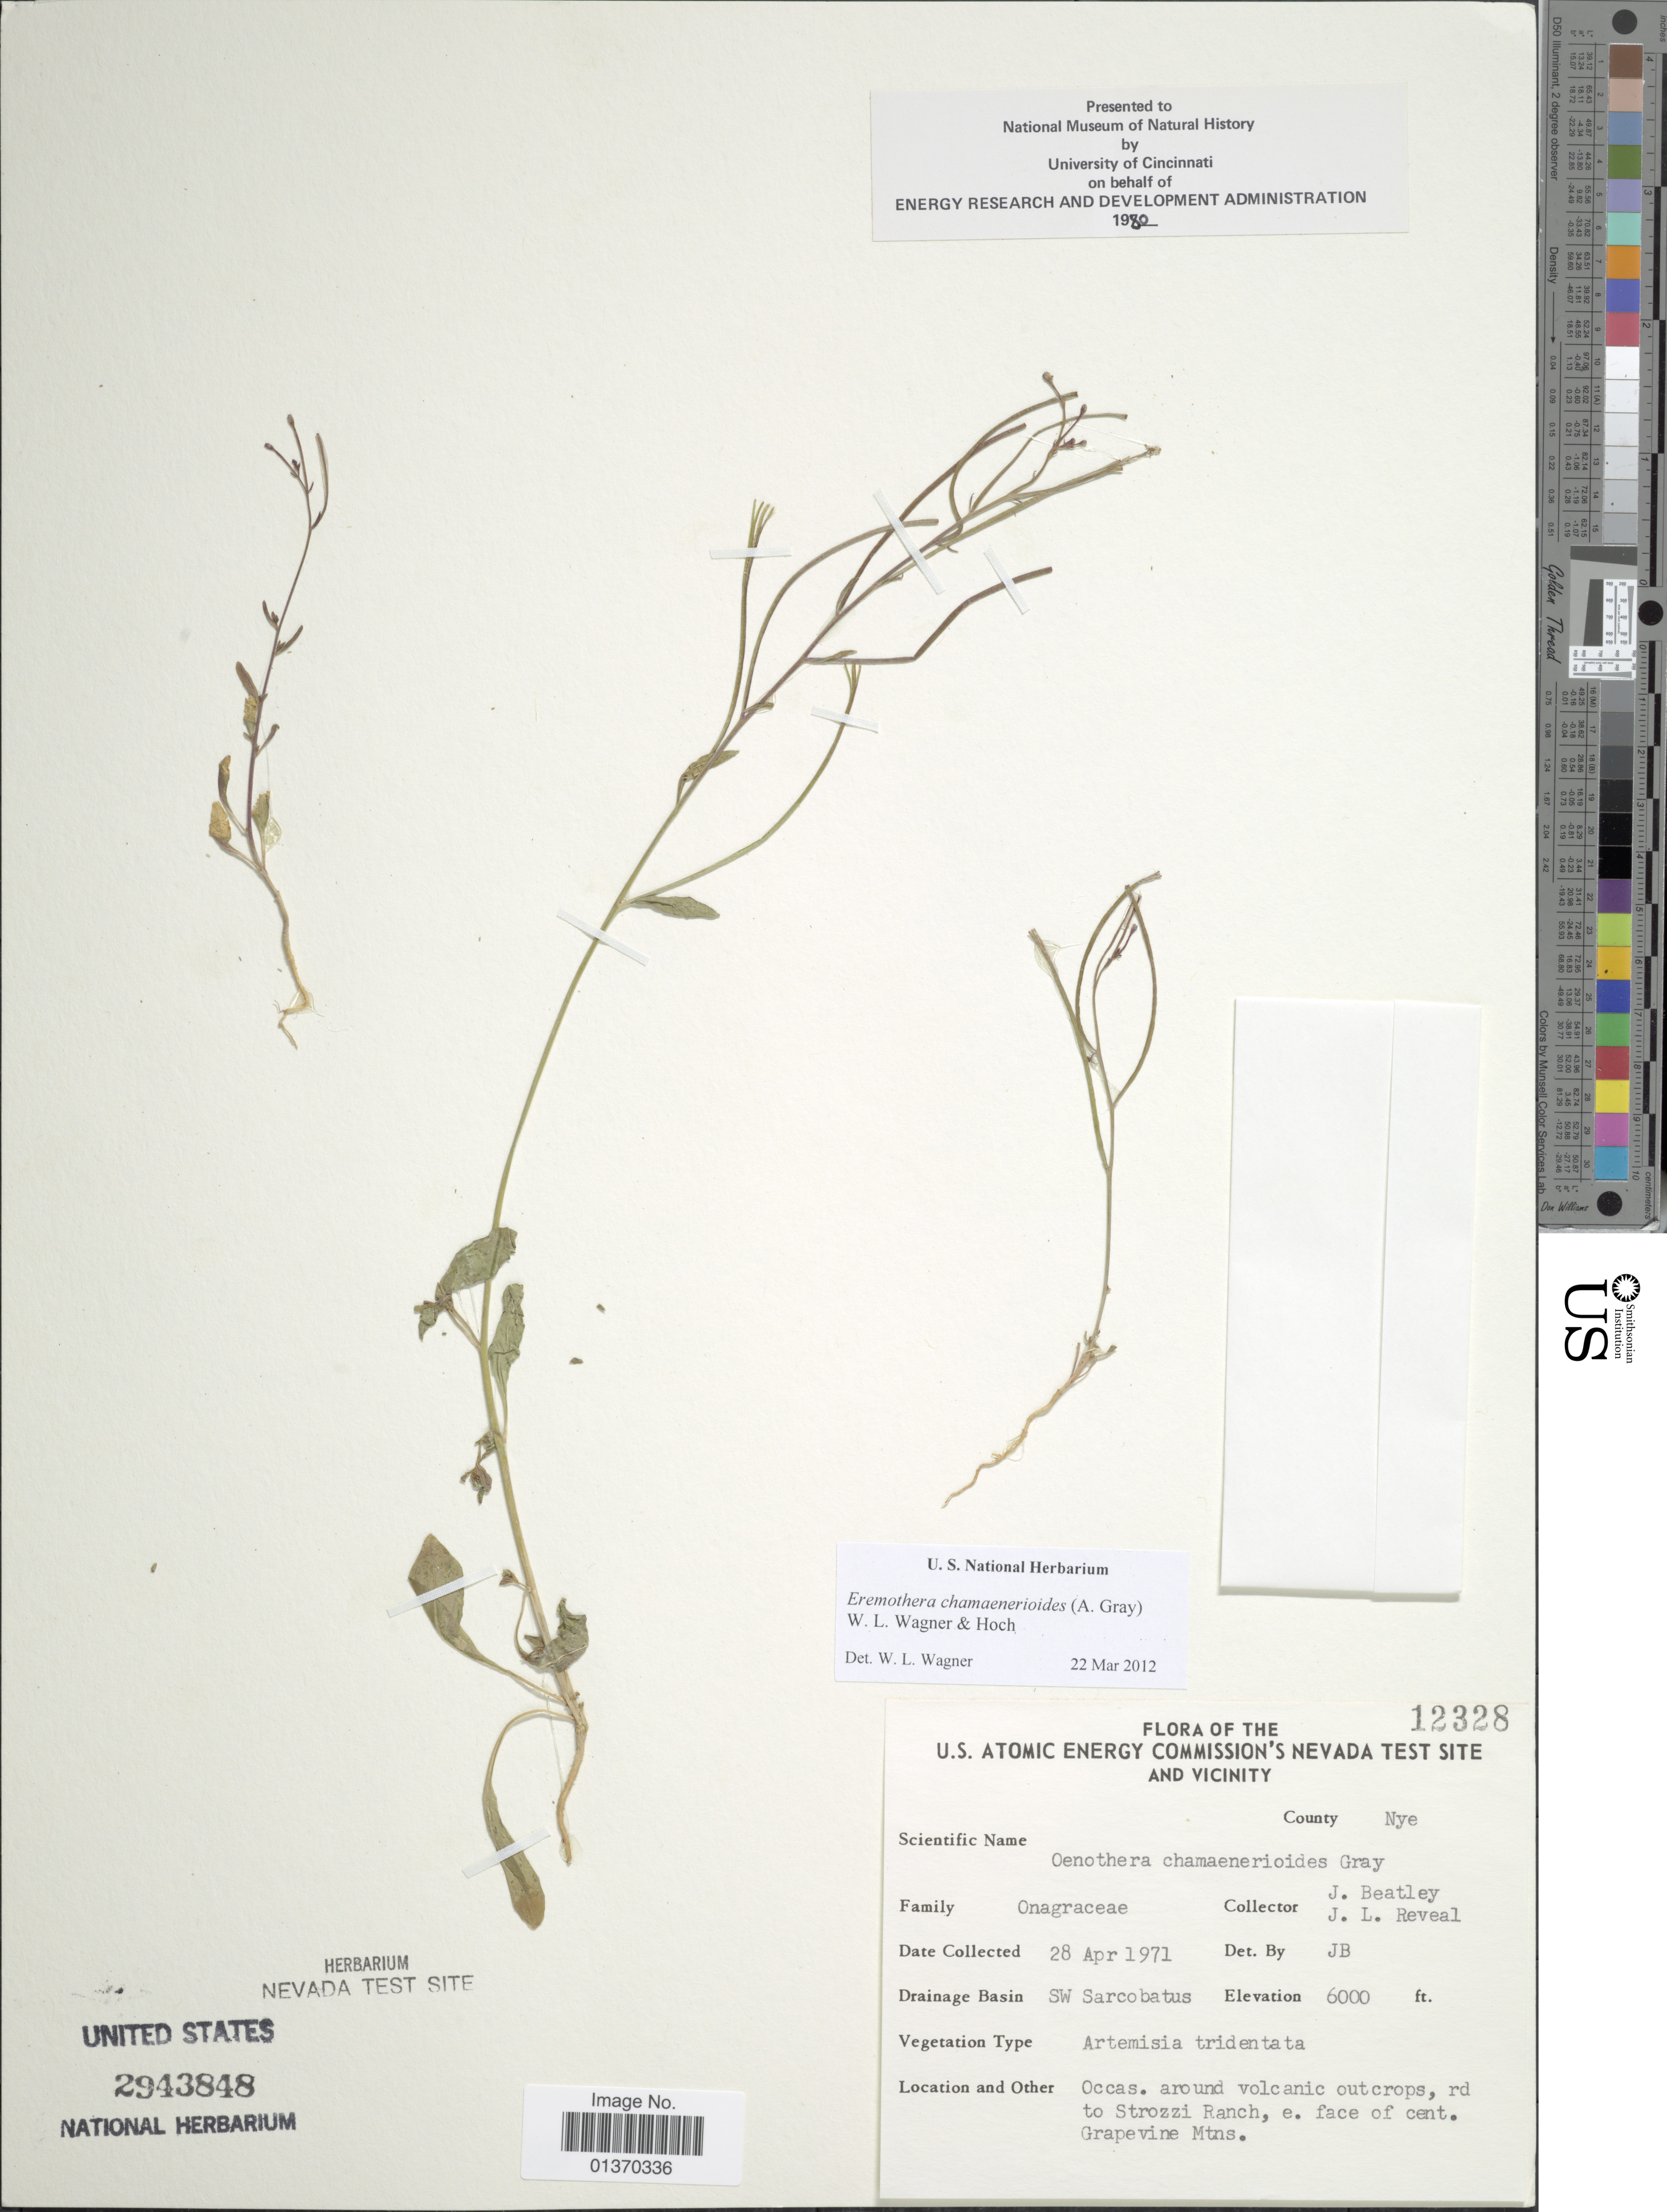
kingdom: Plantae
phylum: Tracheophyta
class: Magnoliopsida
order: Myrtales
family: Onagraceae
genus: Eremothera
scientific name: Eremothera chamaenerioides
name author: (A. Gray) W.L. Wagner & Hoch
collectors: J. C. Beatley & J. L. Reveal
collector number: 12328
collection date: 1971-04-28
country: United States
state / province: Nevada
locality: U. S. Atomic Energy Commission's Nevada Test Site and Vicinity, SW Sarcobatus, rd to Strozzi Ranch, e. face of cent. Grapevine Mtns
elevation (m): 1829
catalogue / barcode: US 2943848